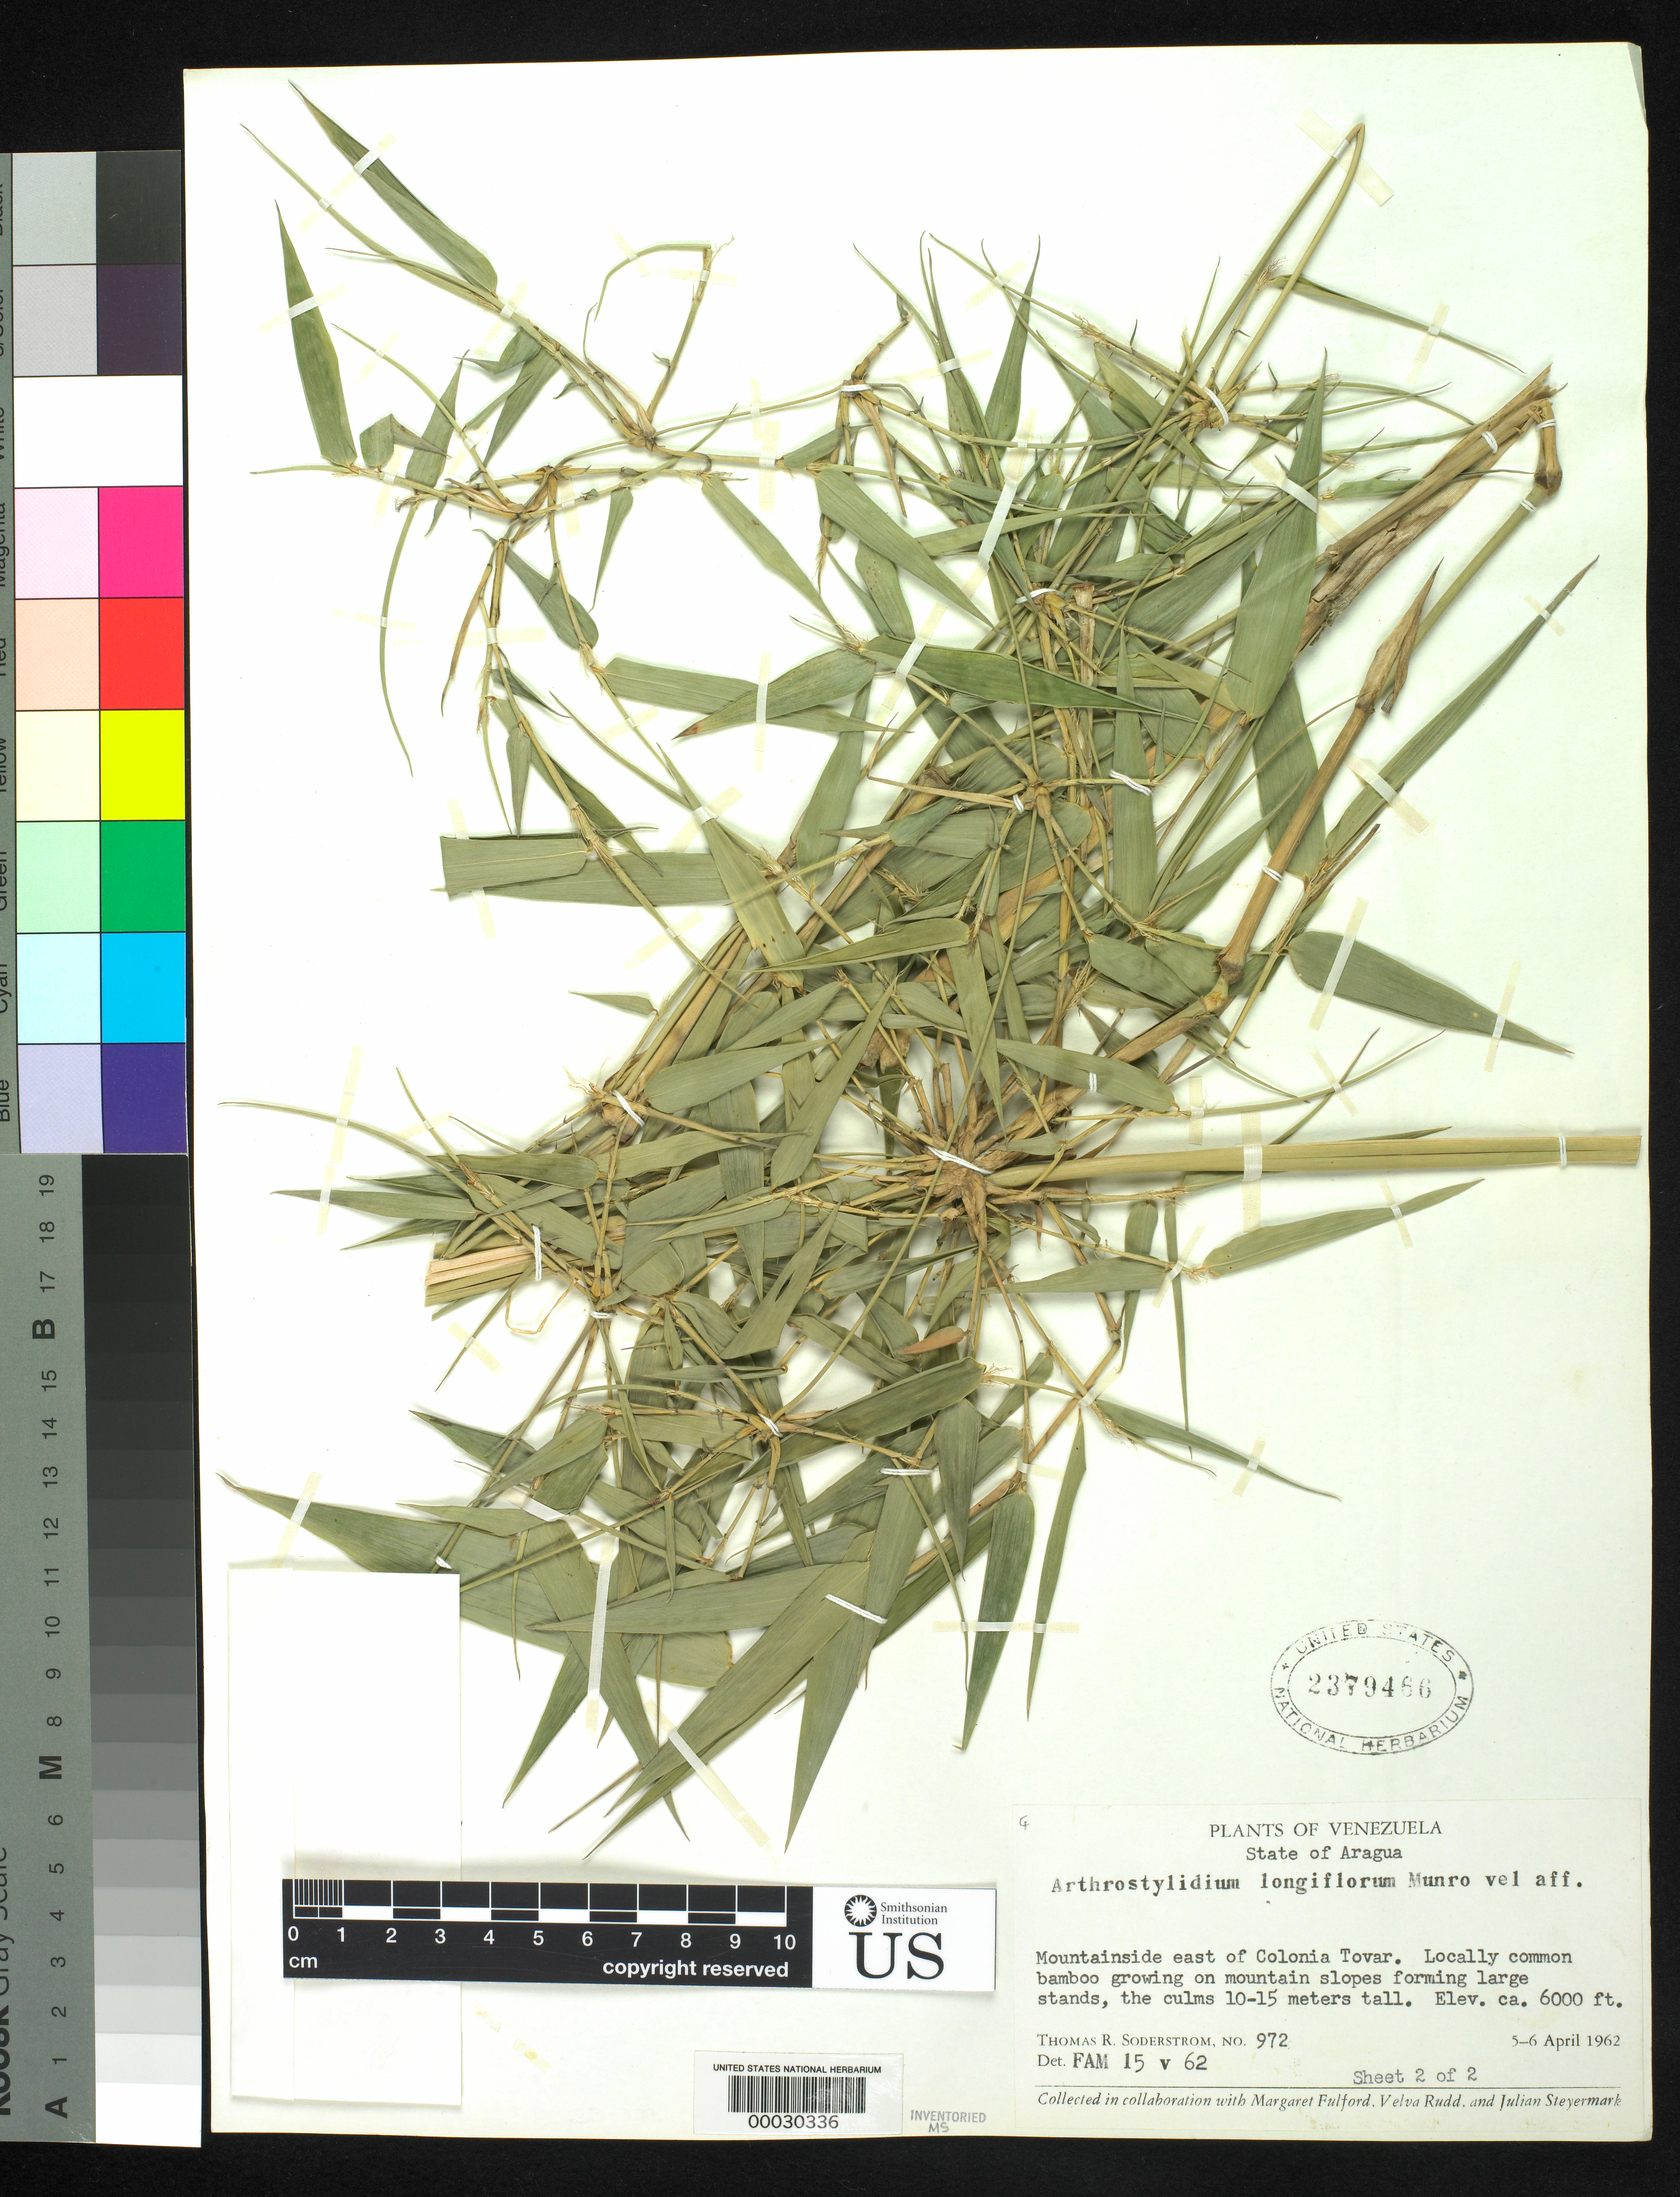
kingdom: Plantae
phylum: Tracheophyta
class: Liliopsida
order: Poales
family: Poaceae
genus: Arthrostylidium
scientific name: Arthrostylidium longiflorum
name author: Munro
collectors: T. R. Soderstrom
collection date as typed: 06 Apr 1962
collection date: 1962-04-06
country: Venezuela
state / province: Aragua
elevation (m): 1830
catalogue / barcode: US 2379466